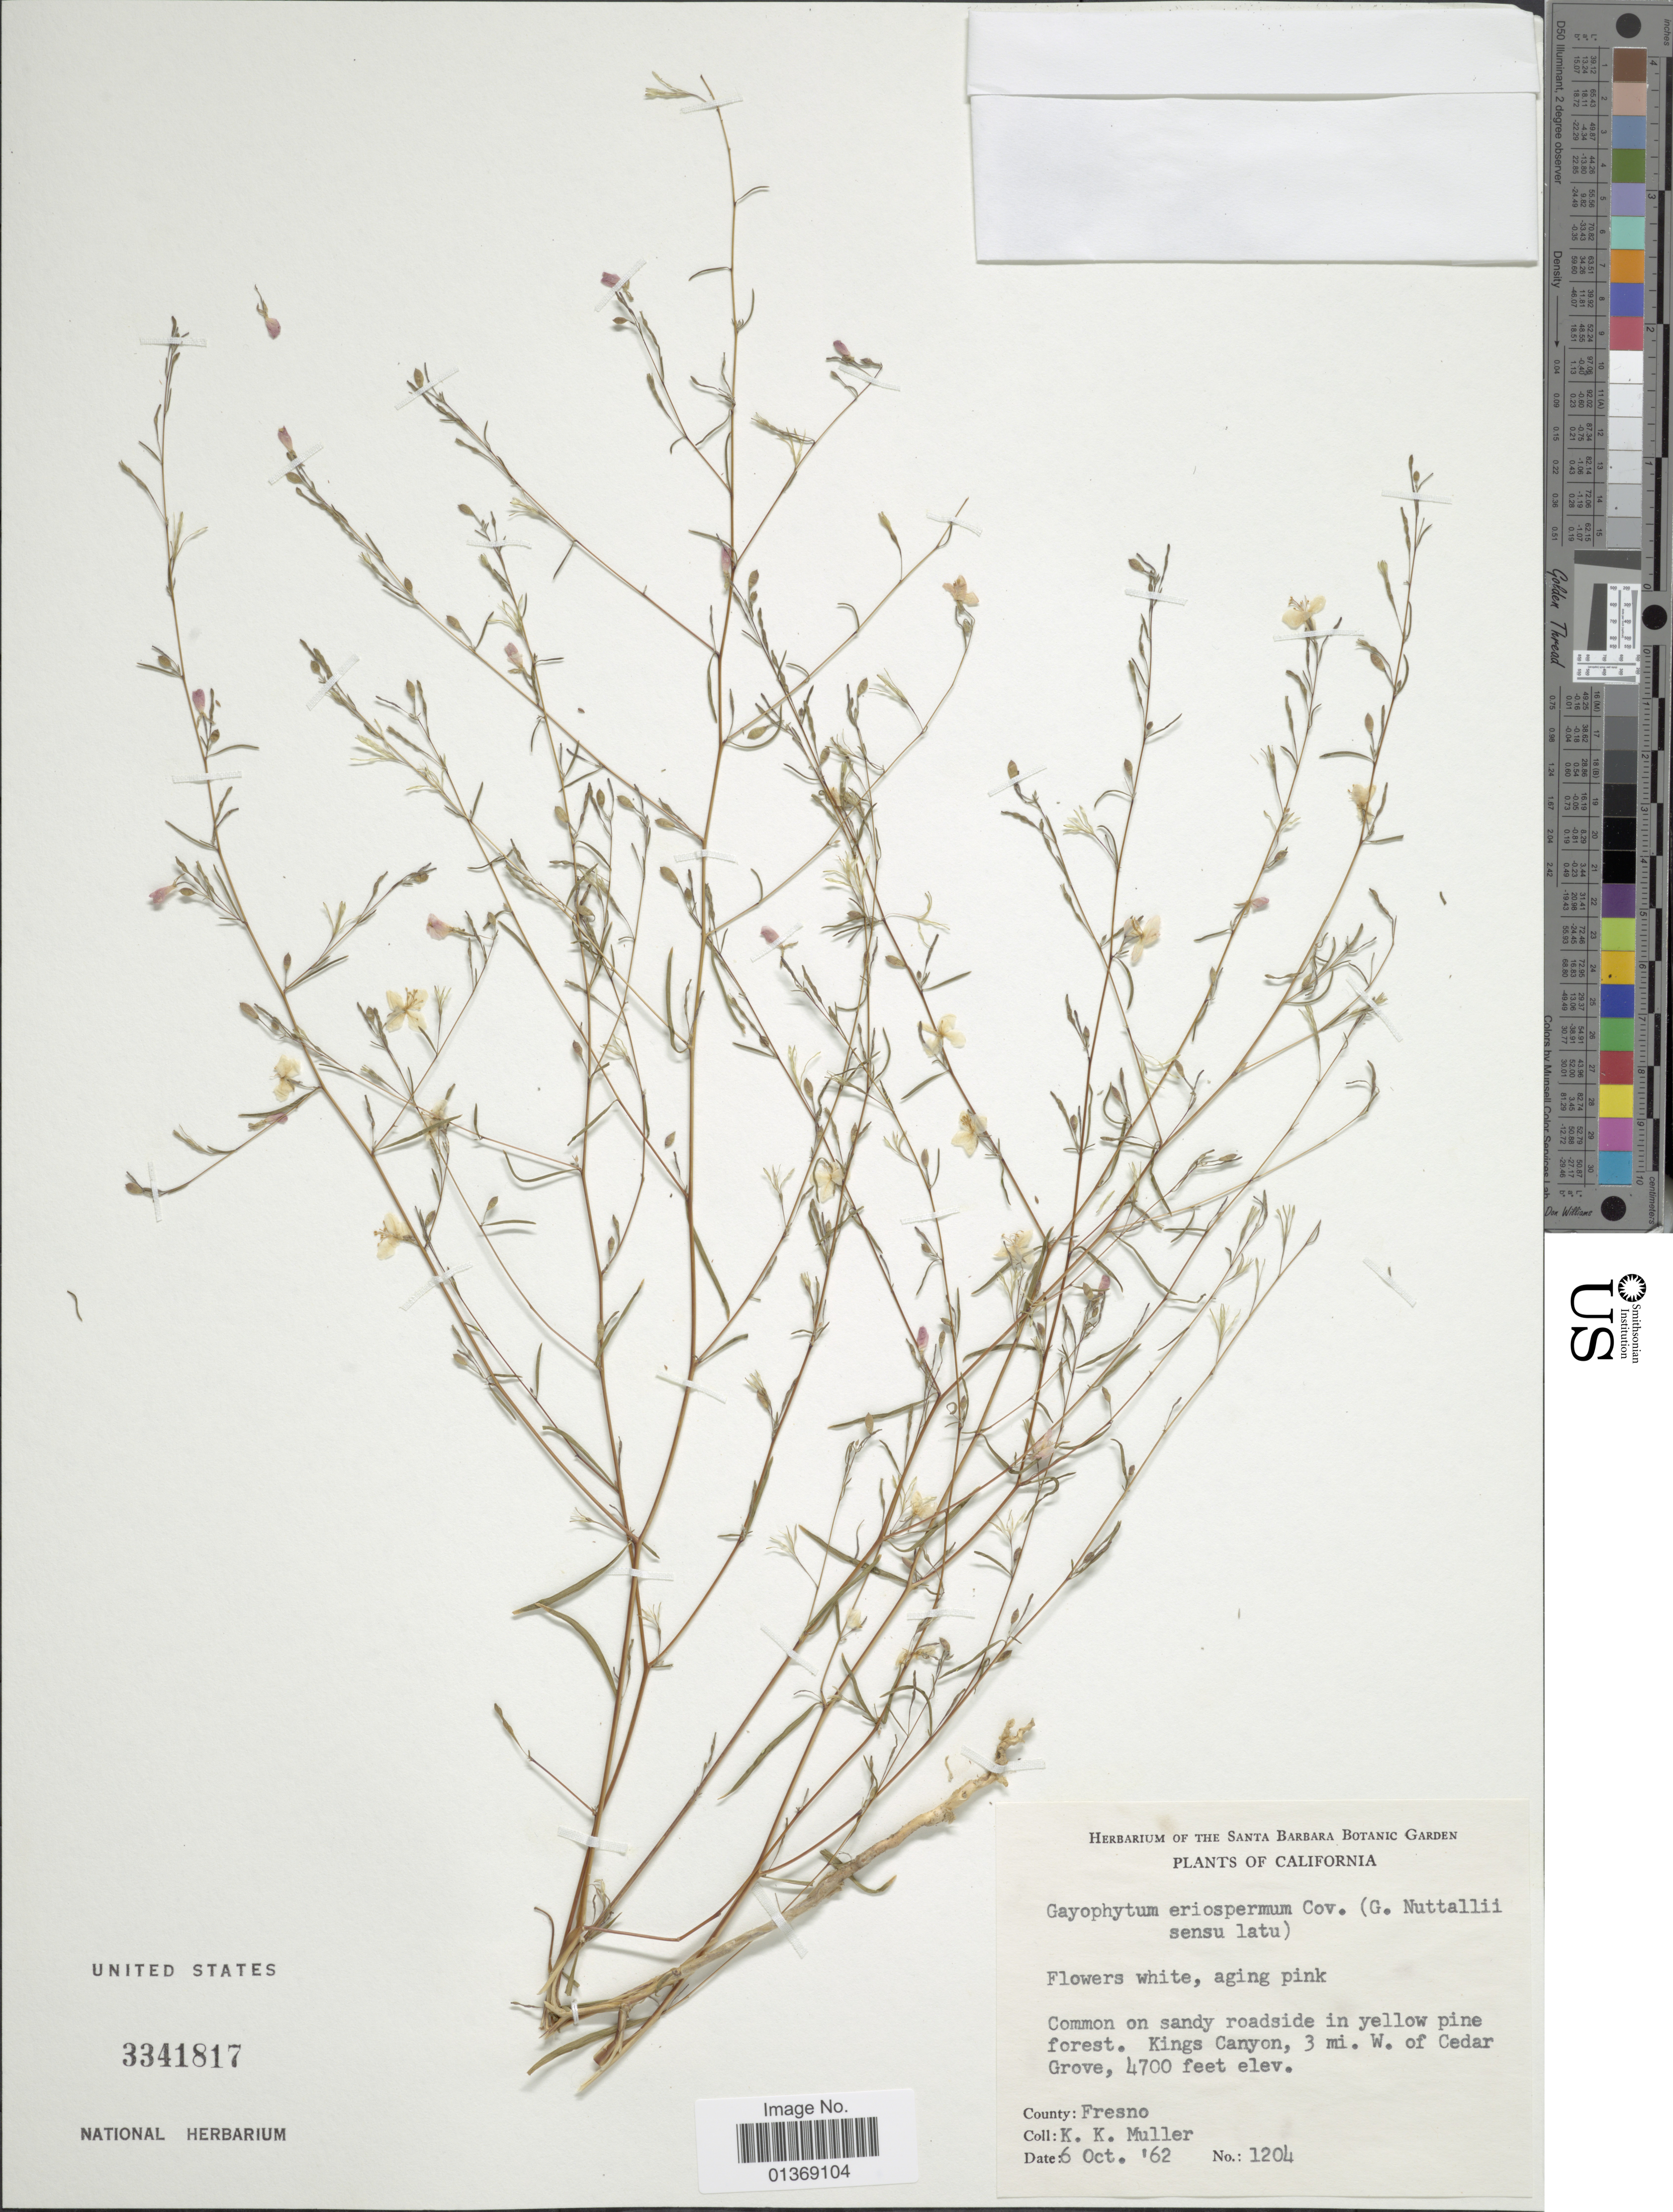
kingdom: Plantae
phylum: Tracheophyta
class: Magnoliopsida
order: Myrtales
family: Onagraceae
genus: Gayophytum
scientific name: Gayophytum eriospermum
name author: Coville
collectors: K. Muller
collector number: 1204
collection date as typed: Transcribed d/m/y: 6/10/62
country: United States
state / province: California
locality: Kings Canyon, 3 mi. W. of Cedar Grove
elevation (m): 1433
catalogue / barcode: US 3341817